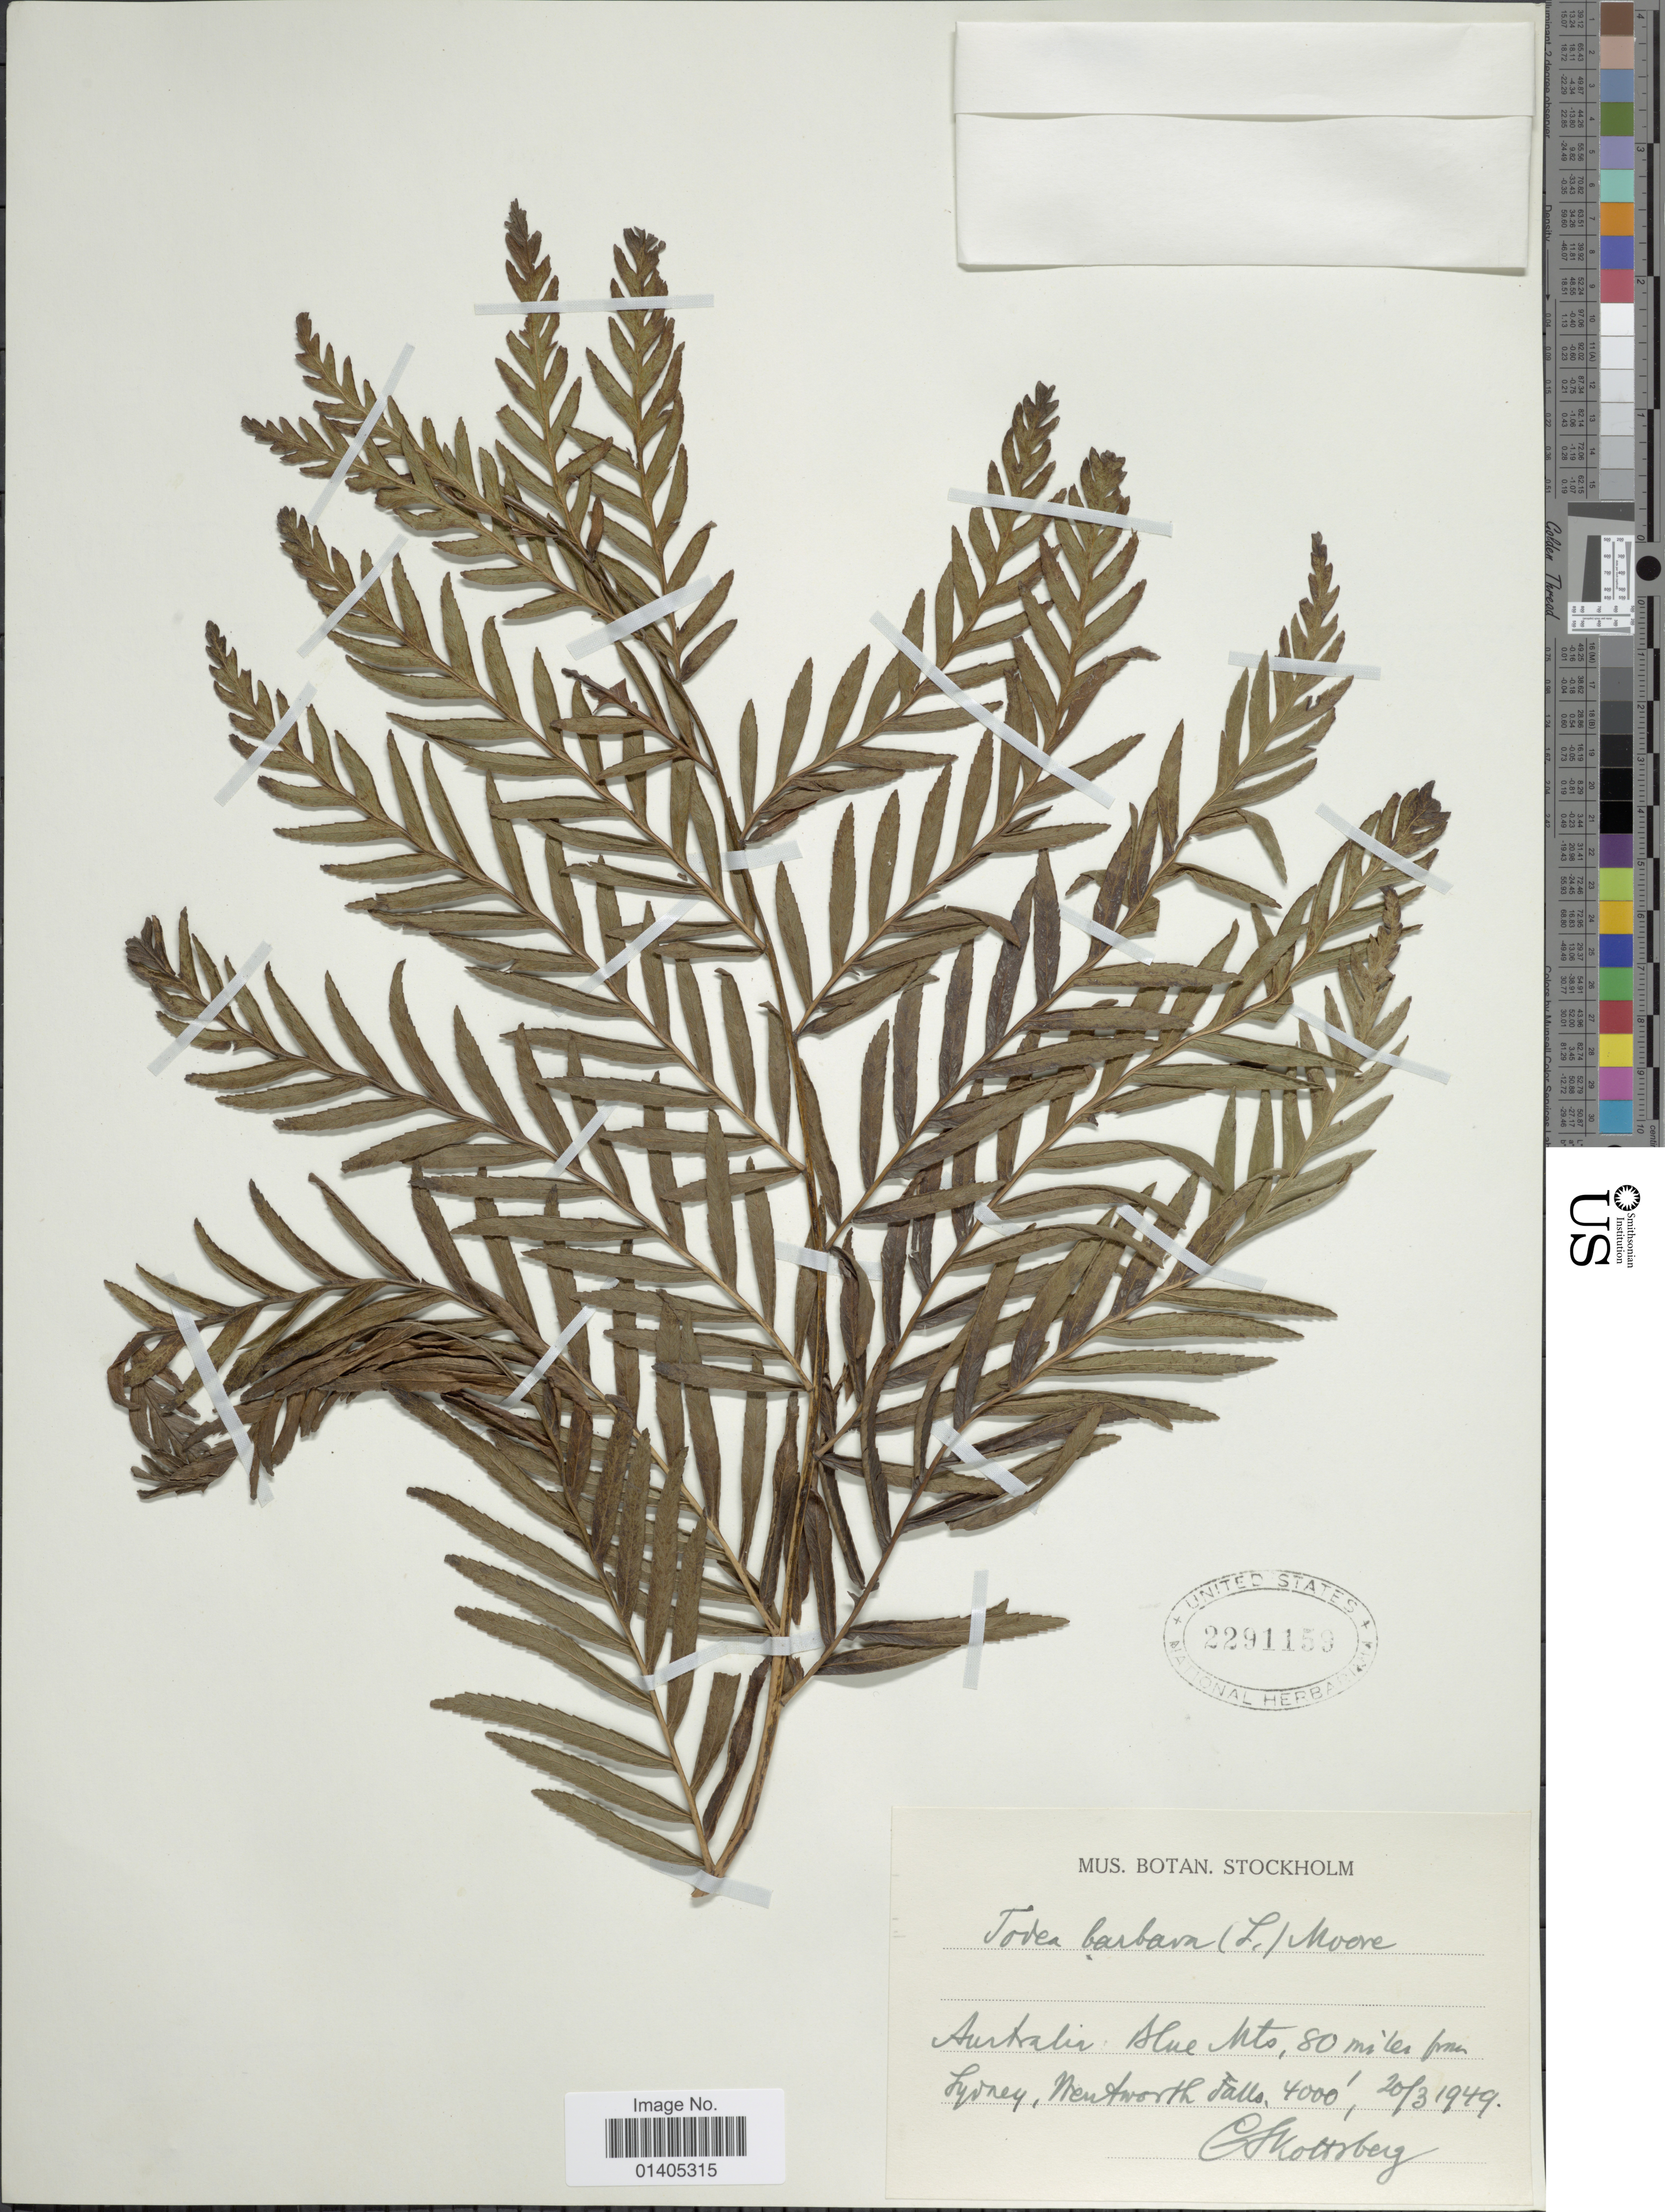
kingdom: Plantae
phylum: Tracheophyta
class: Polypodiopsida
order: Osmundales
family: Osmundaceae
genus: Todea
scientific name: Todea barbara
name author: T. Moore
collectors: C. Skottsberg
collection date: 1949-03-20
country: Australia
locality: Blue Mts, 80 miles from Sydney, Wentworth Falls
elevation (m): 1219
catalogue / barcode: US 2291159